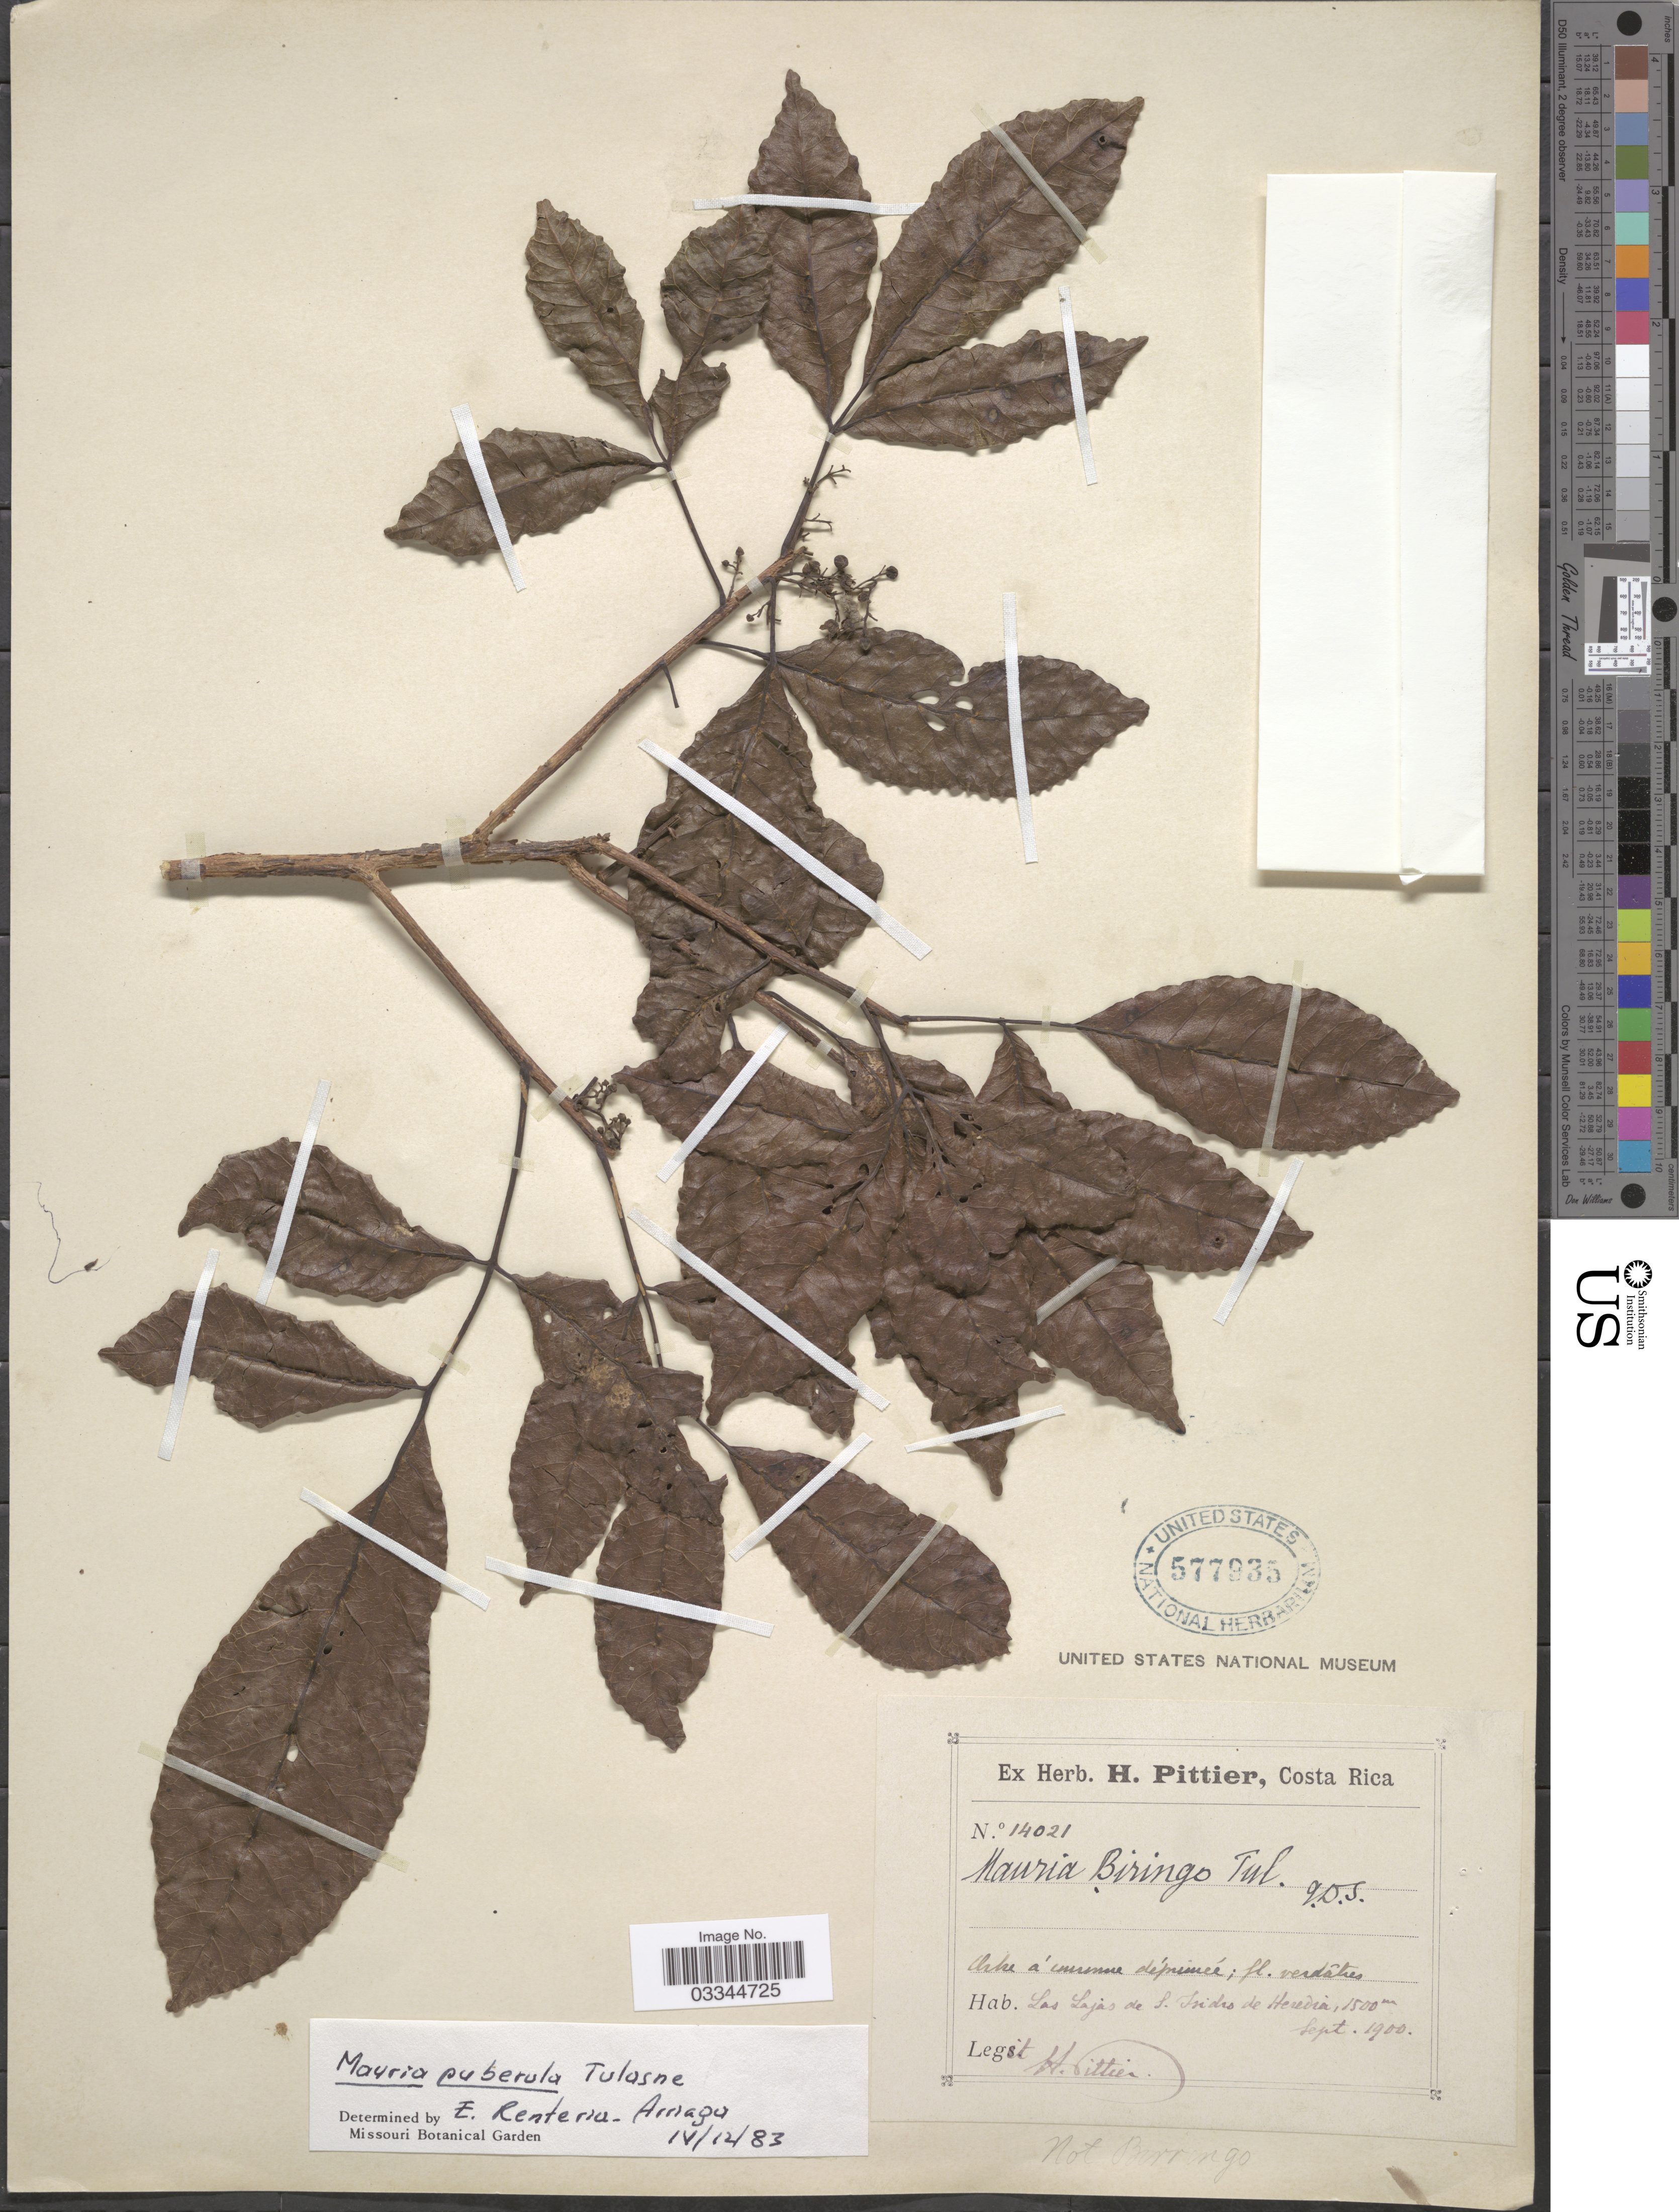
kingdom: Plantae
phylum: Tracheophyta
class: Magnoliopsida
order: Sapindales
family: Anacardiaceae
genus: Mauria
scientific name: Mauria puberula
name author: Tul.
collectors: H. F. Pittier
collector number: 14021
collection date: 1900-09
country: Costa Rica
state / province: Heredia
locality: Las Lojas de S. Isidro de Heredia.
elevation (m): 1500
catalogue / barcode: US 577935